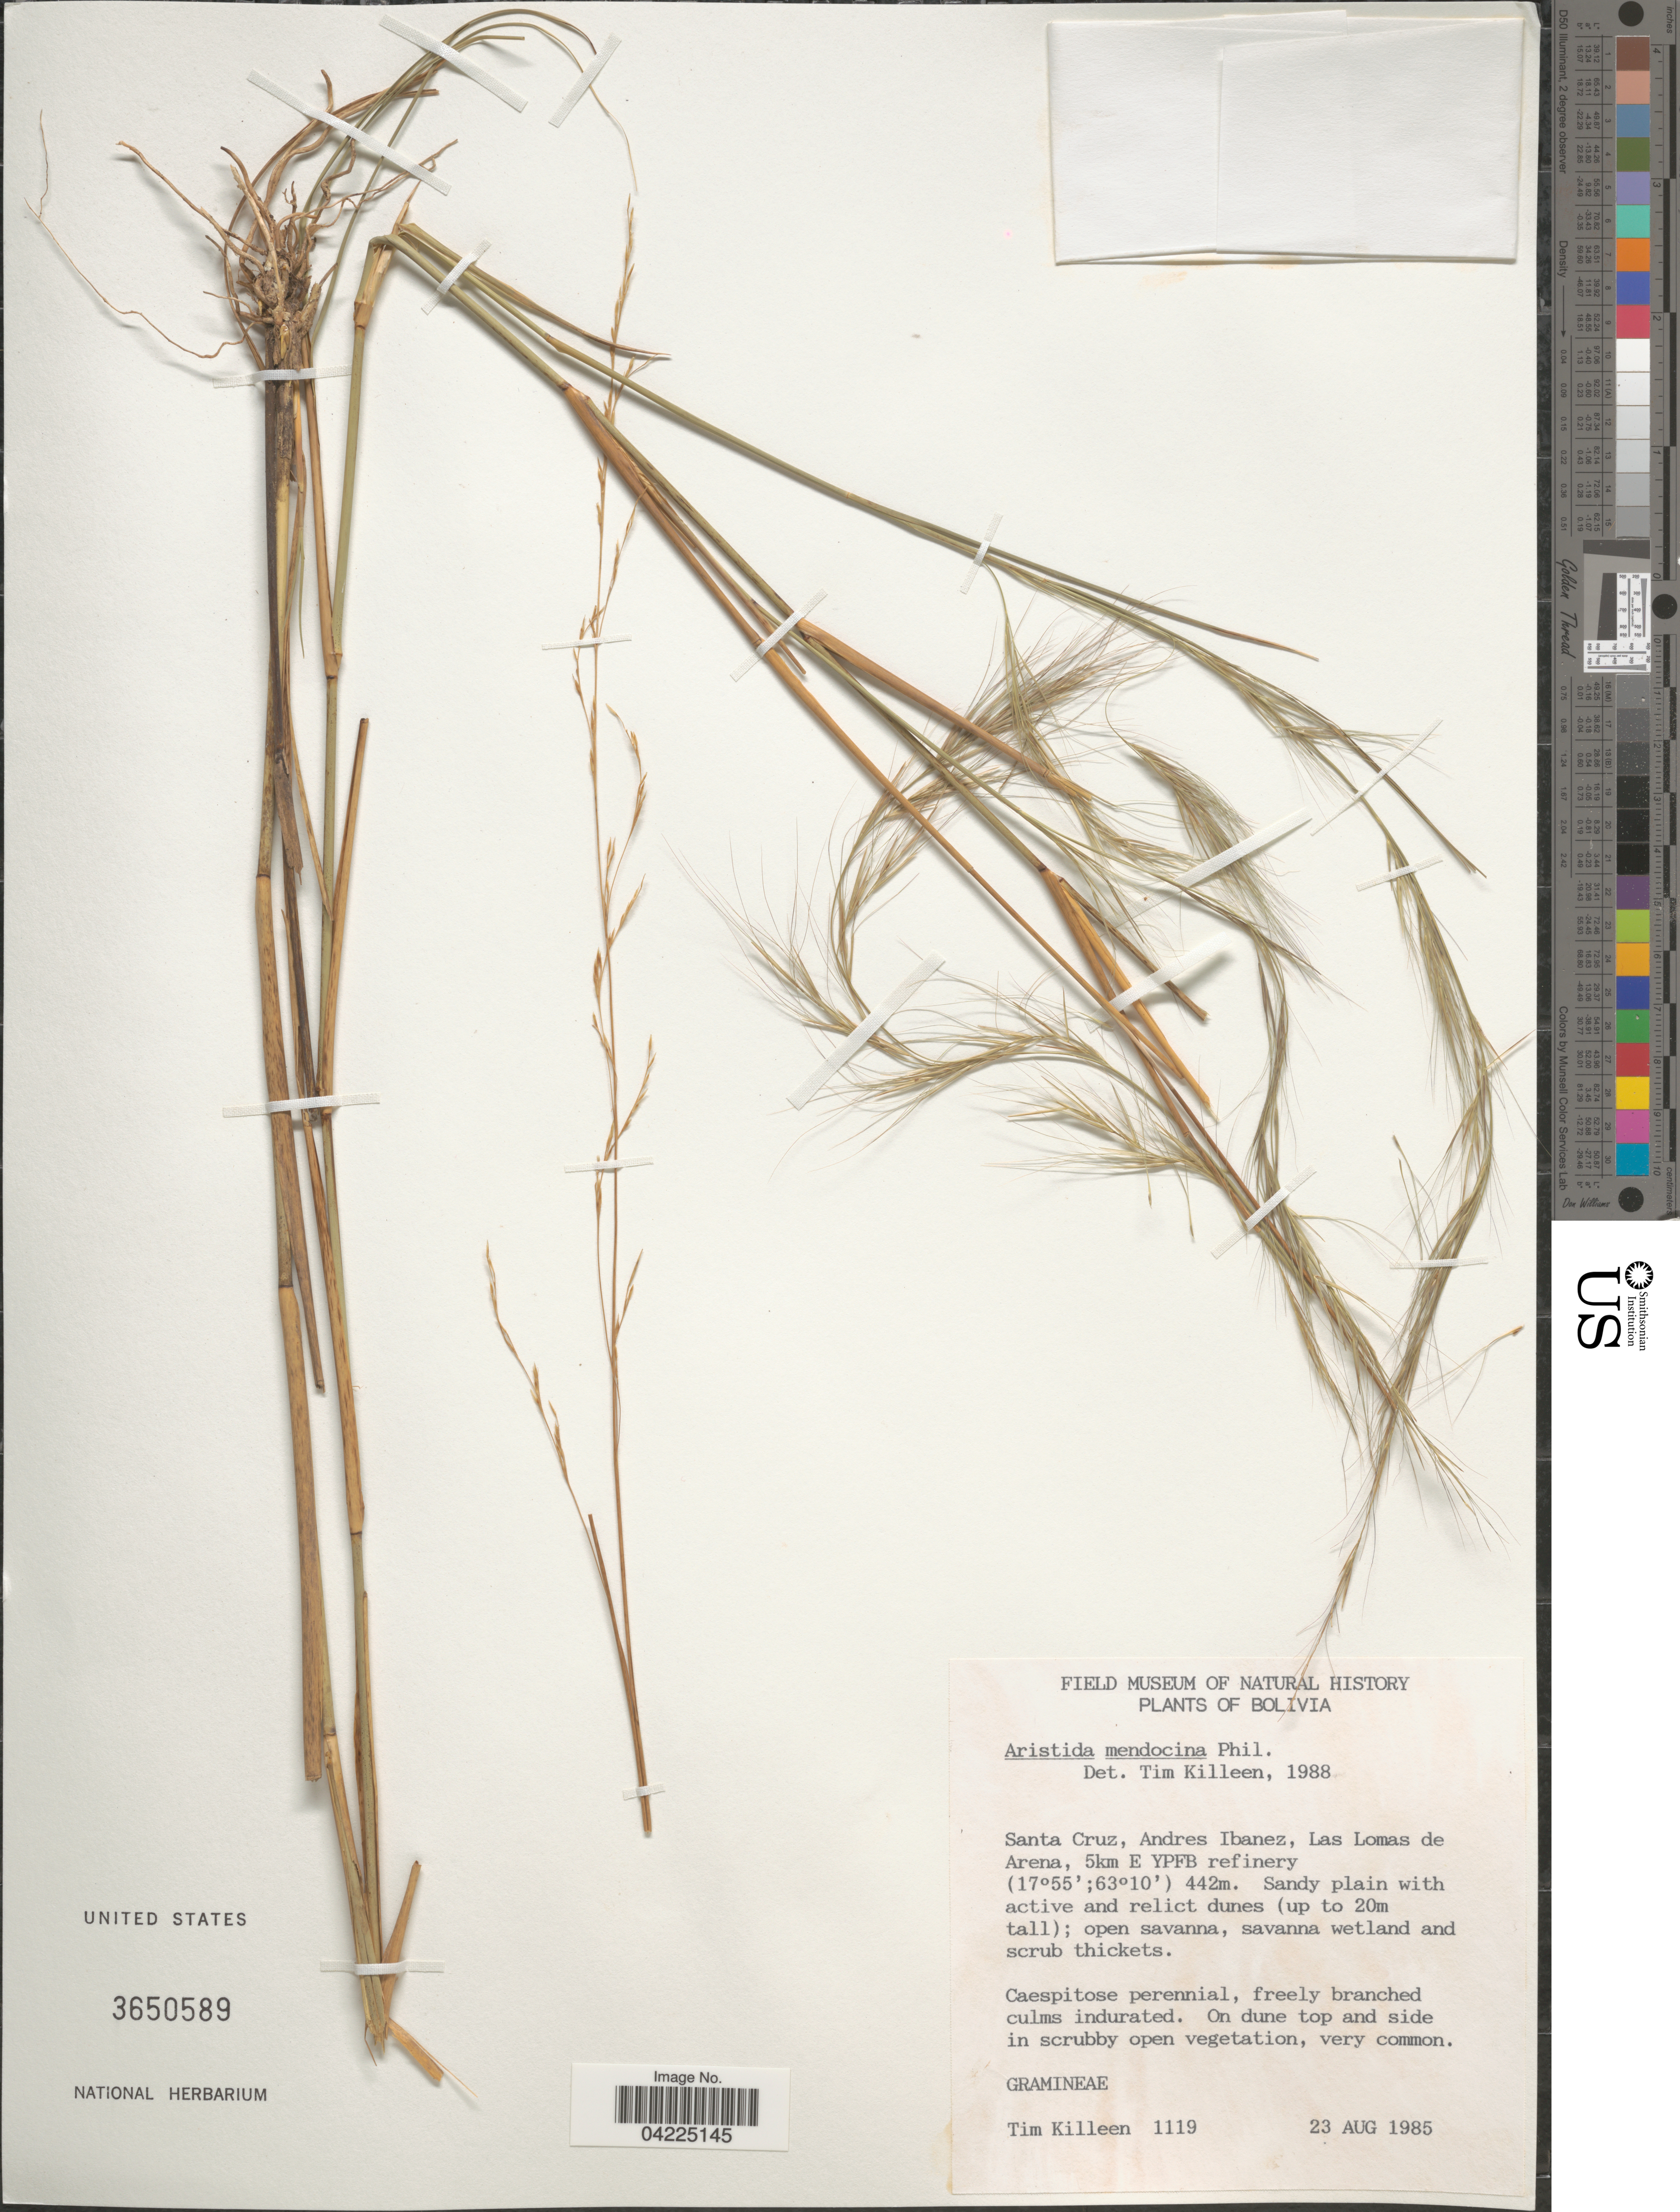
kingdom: Plantae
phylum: Tracheophyta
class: Liliopsida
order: Poales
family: Poaceae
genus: Aristida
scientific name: Aristida mendocina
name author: Phil.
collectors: T. J. Killeen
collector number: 1119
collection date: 1985-08-23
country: Bolivia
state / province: Santa Cruz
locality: Andres Ibanez, Las Lomas de Arena, 5km YPFB refinery.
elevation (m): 442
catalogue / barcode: US 3650589